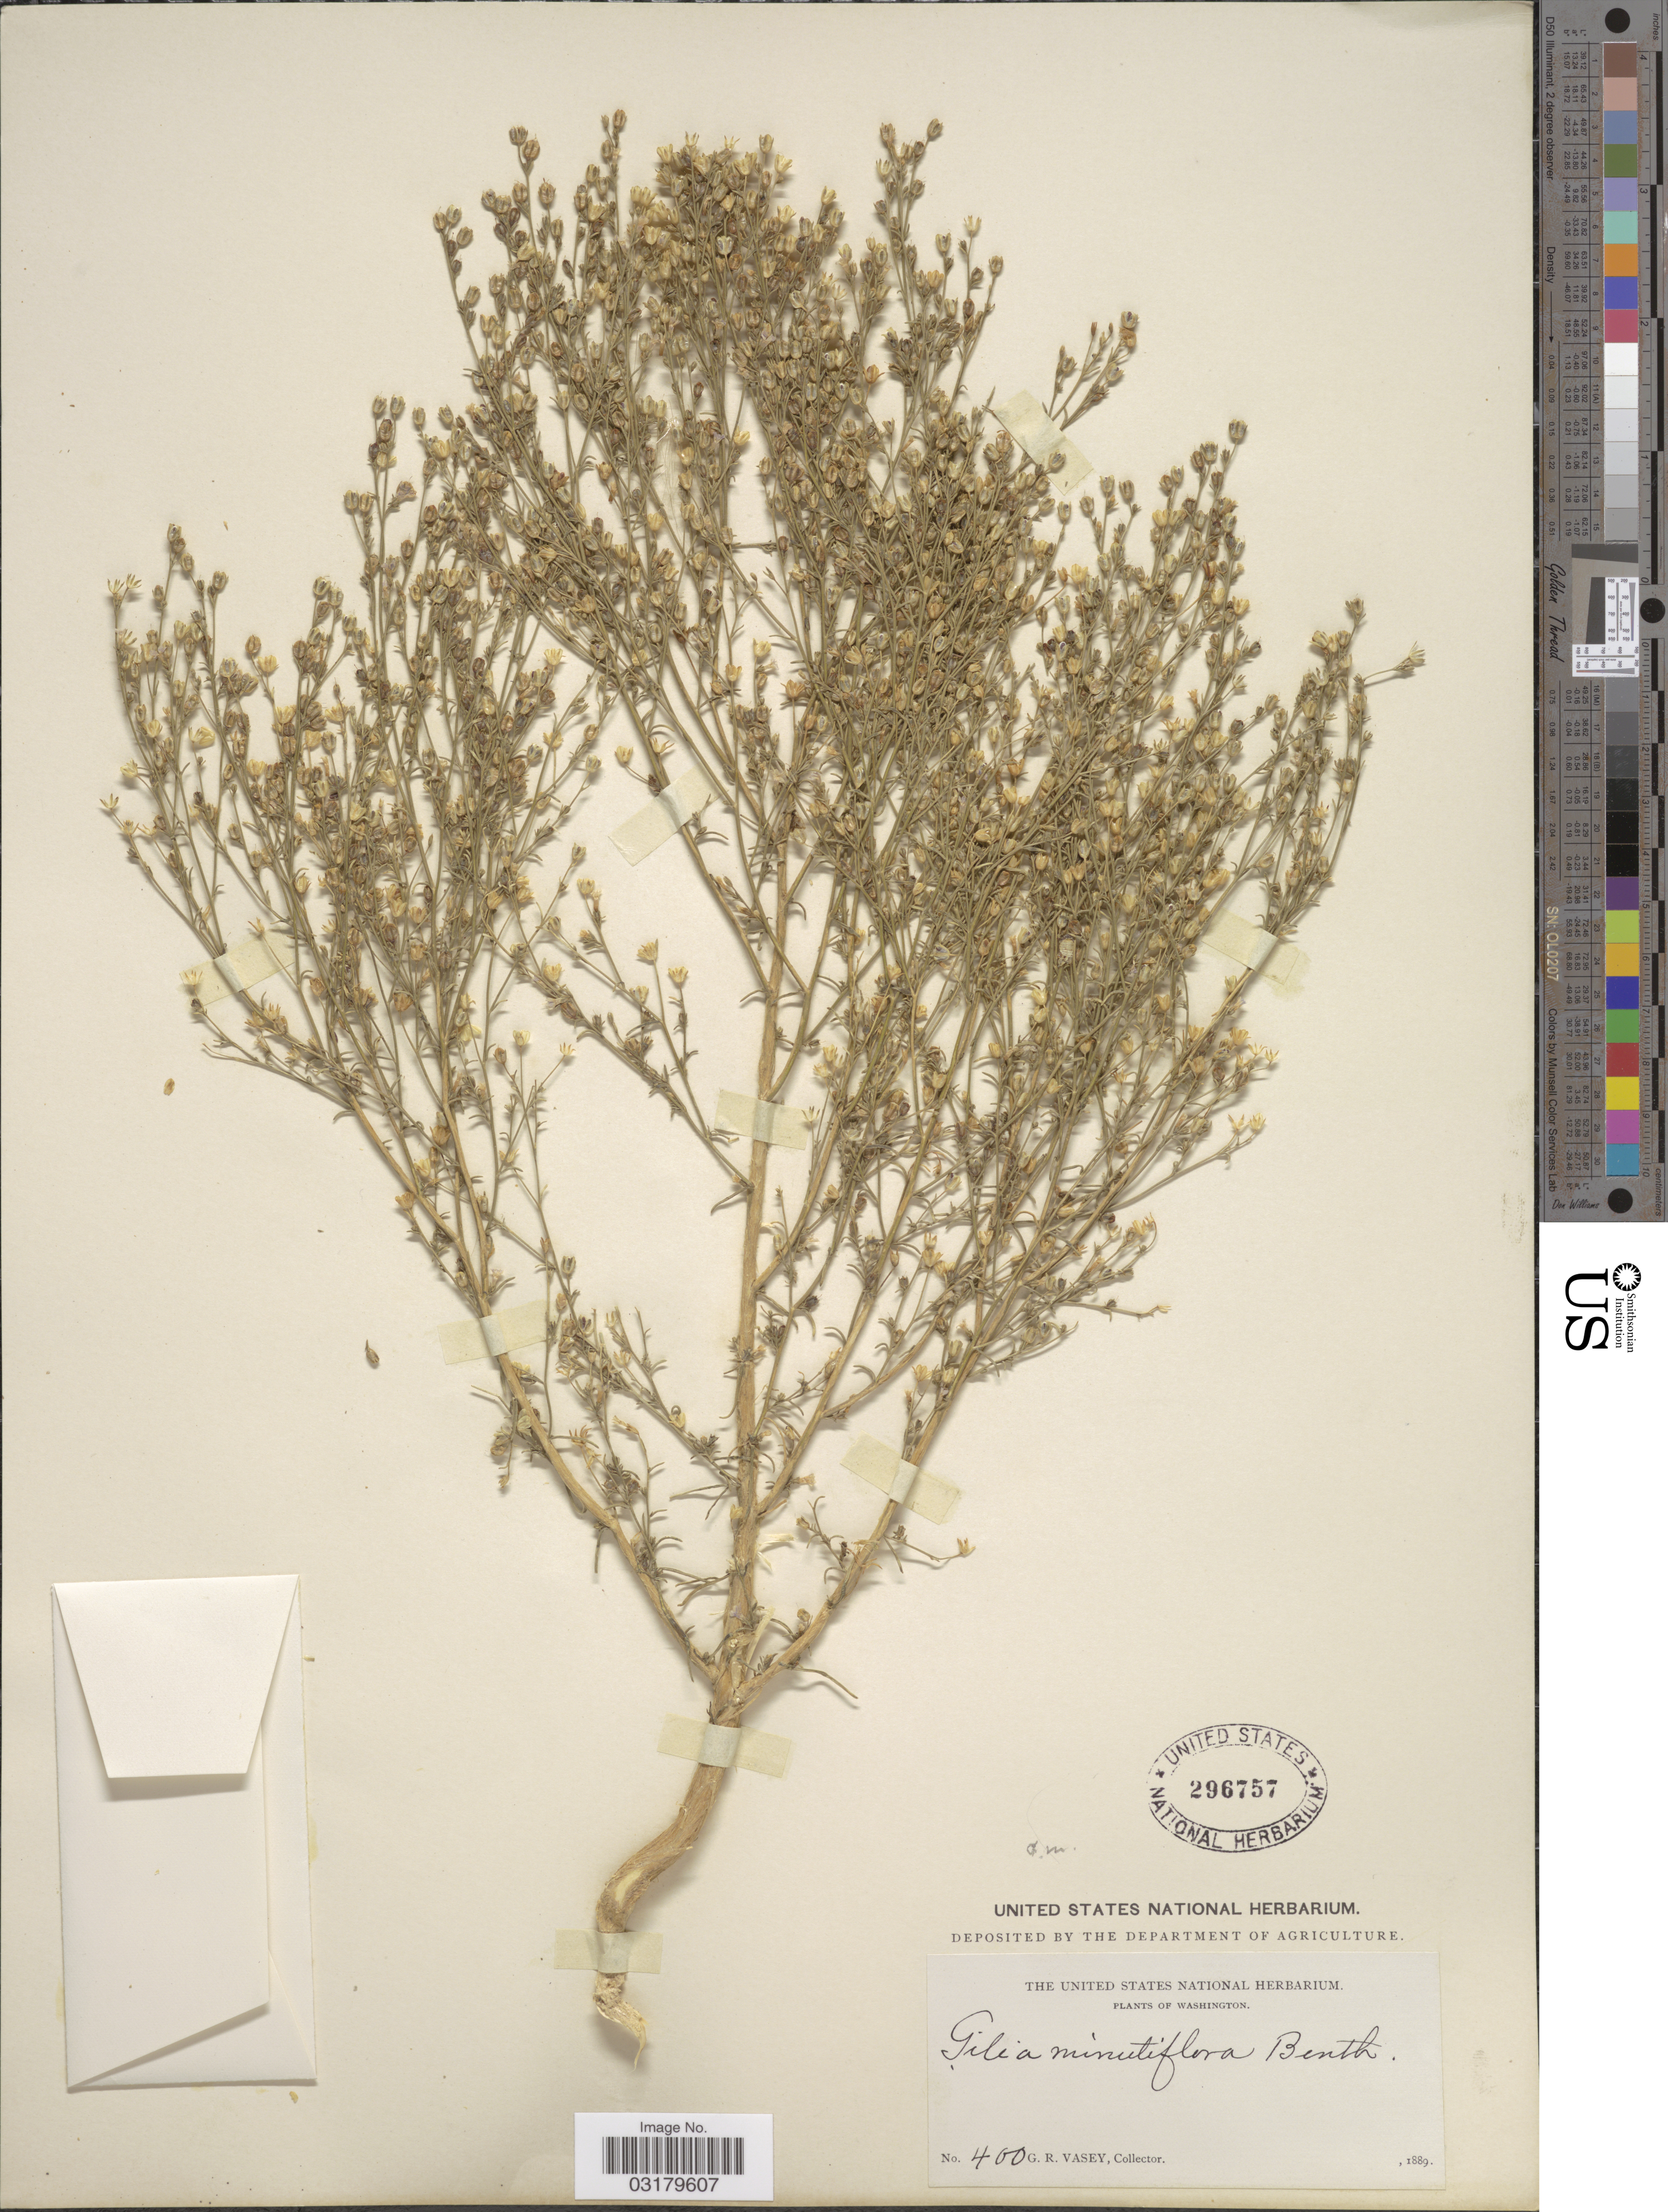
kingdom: Plantae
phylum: Tracheophyta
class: Magnoliopsida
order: Ericales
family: Polemoniaceae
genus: Microgilia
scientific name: Microgilia minutiflora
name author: (J.M. Porter & L.A. Johnson) Benth.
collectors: G. R. Vasey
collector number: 400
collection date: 1889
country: United States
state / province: Washington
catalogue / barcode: US 296757